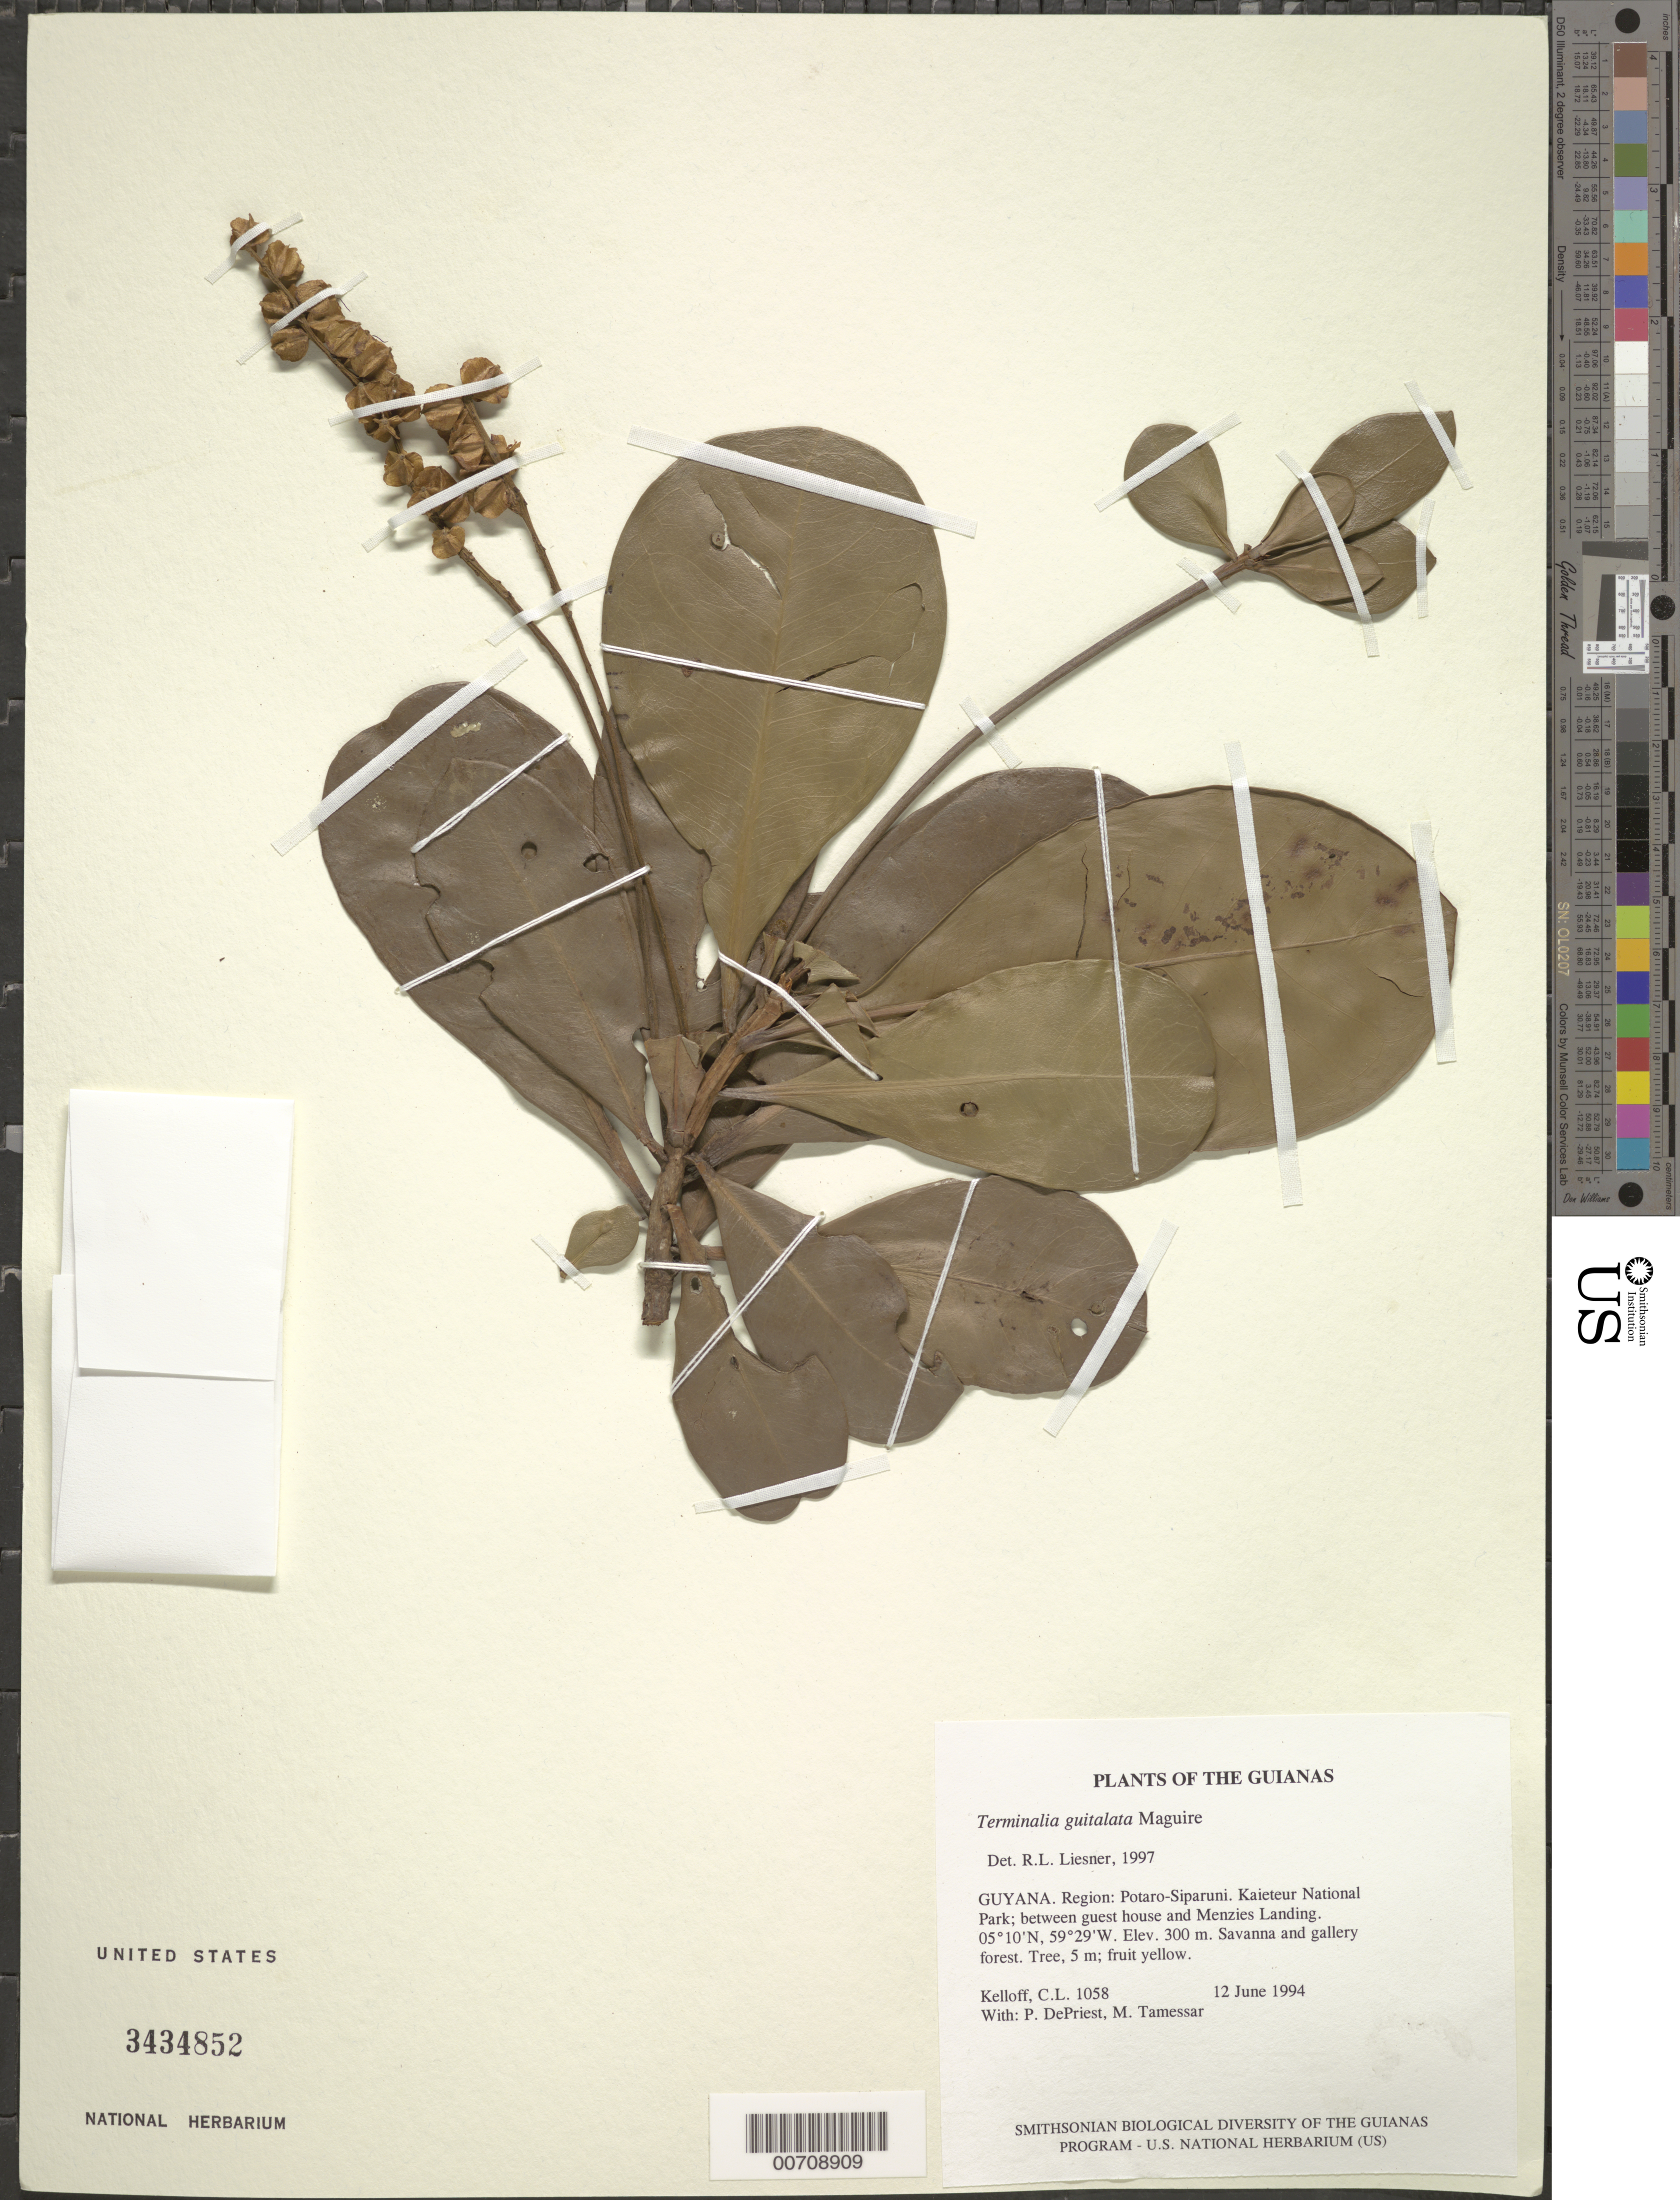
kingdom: Plantae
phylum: Tracheophyta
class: Magnoliopsida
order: Myrtales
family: Combretaceae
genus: Terminalia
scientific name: Terminalia quintalata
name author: Maguire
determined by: Liesner, R. L.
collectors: C. L. Kelloff, P. DePriest & M. Tamessar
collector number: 1058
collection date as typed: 12 June 1994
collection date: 1994-06-12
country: Guyana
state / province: Potaro-Siparuni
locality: Kaieteur National Park; between guest house and Menzies Landing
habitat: Savanna and gallery forest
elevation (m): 300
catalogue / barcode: US 3434852